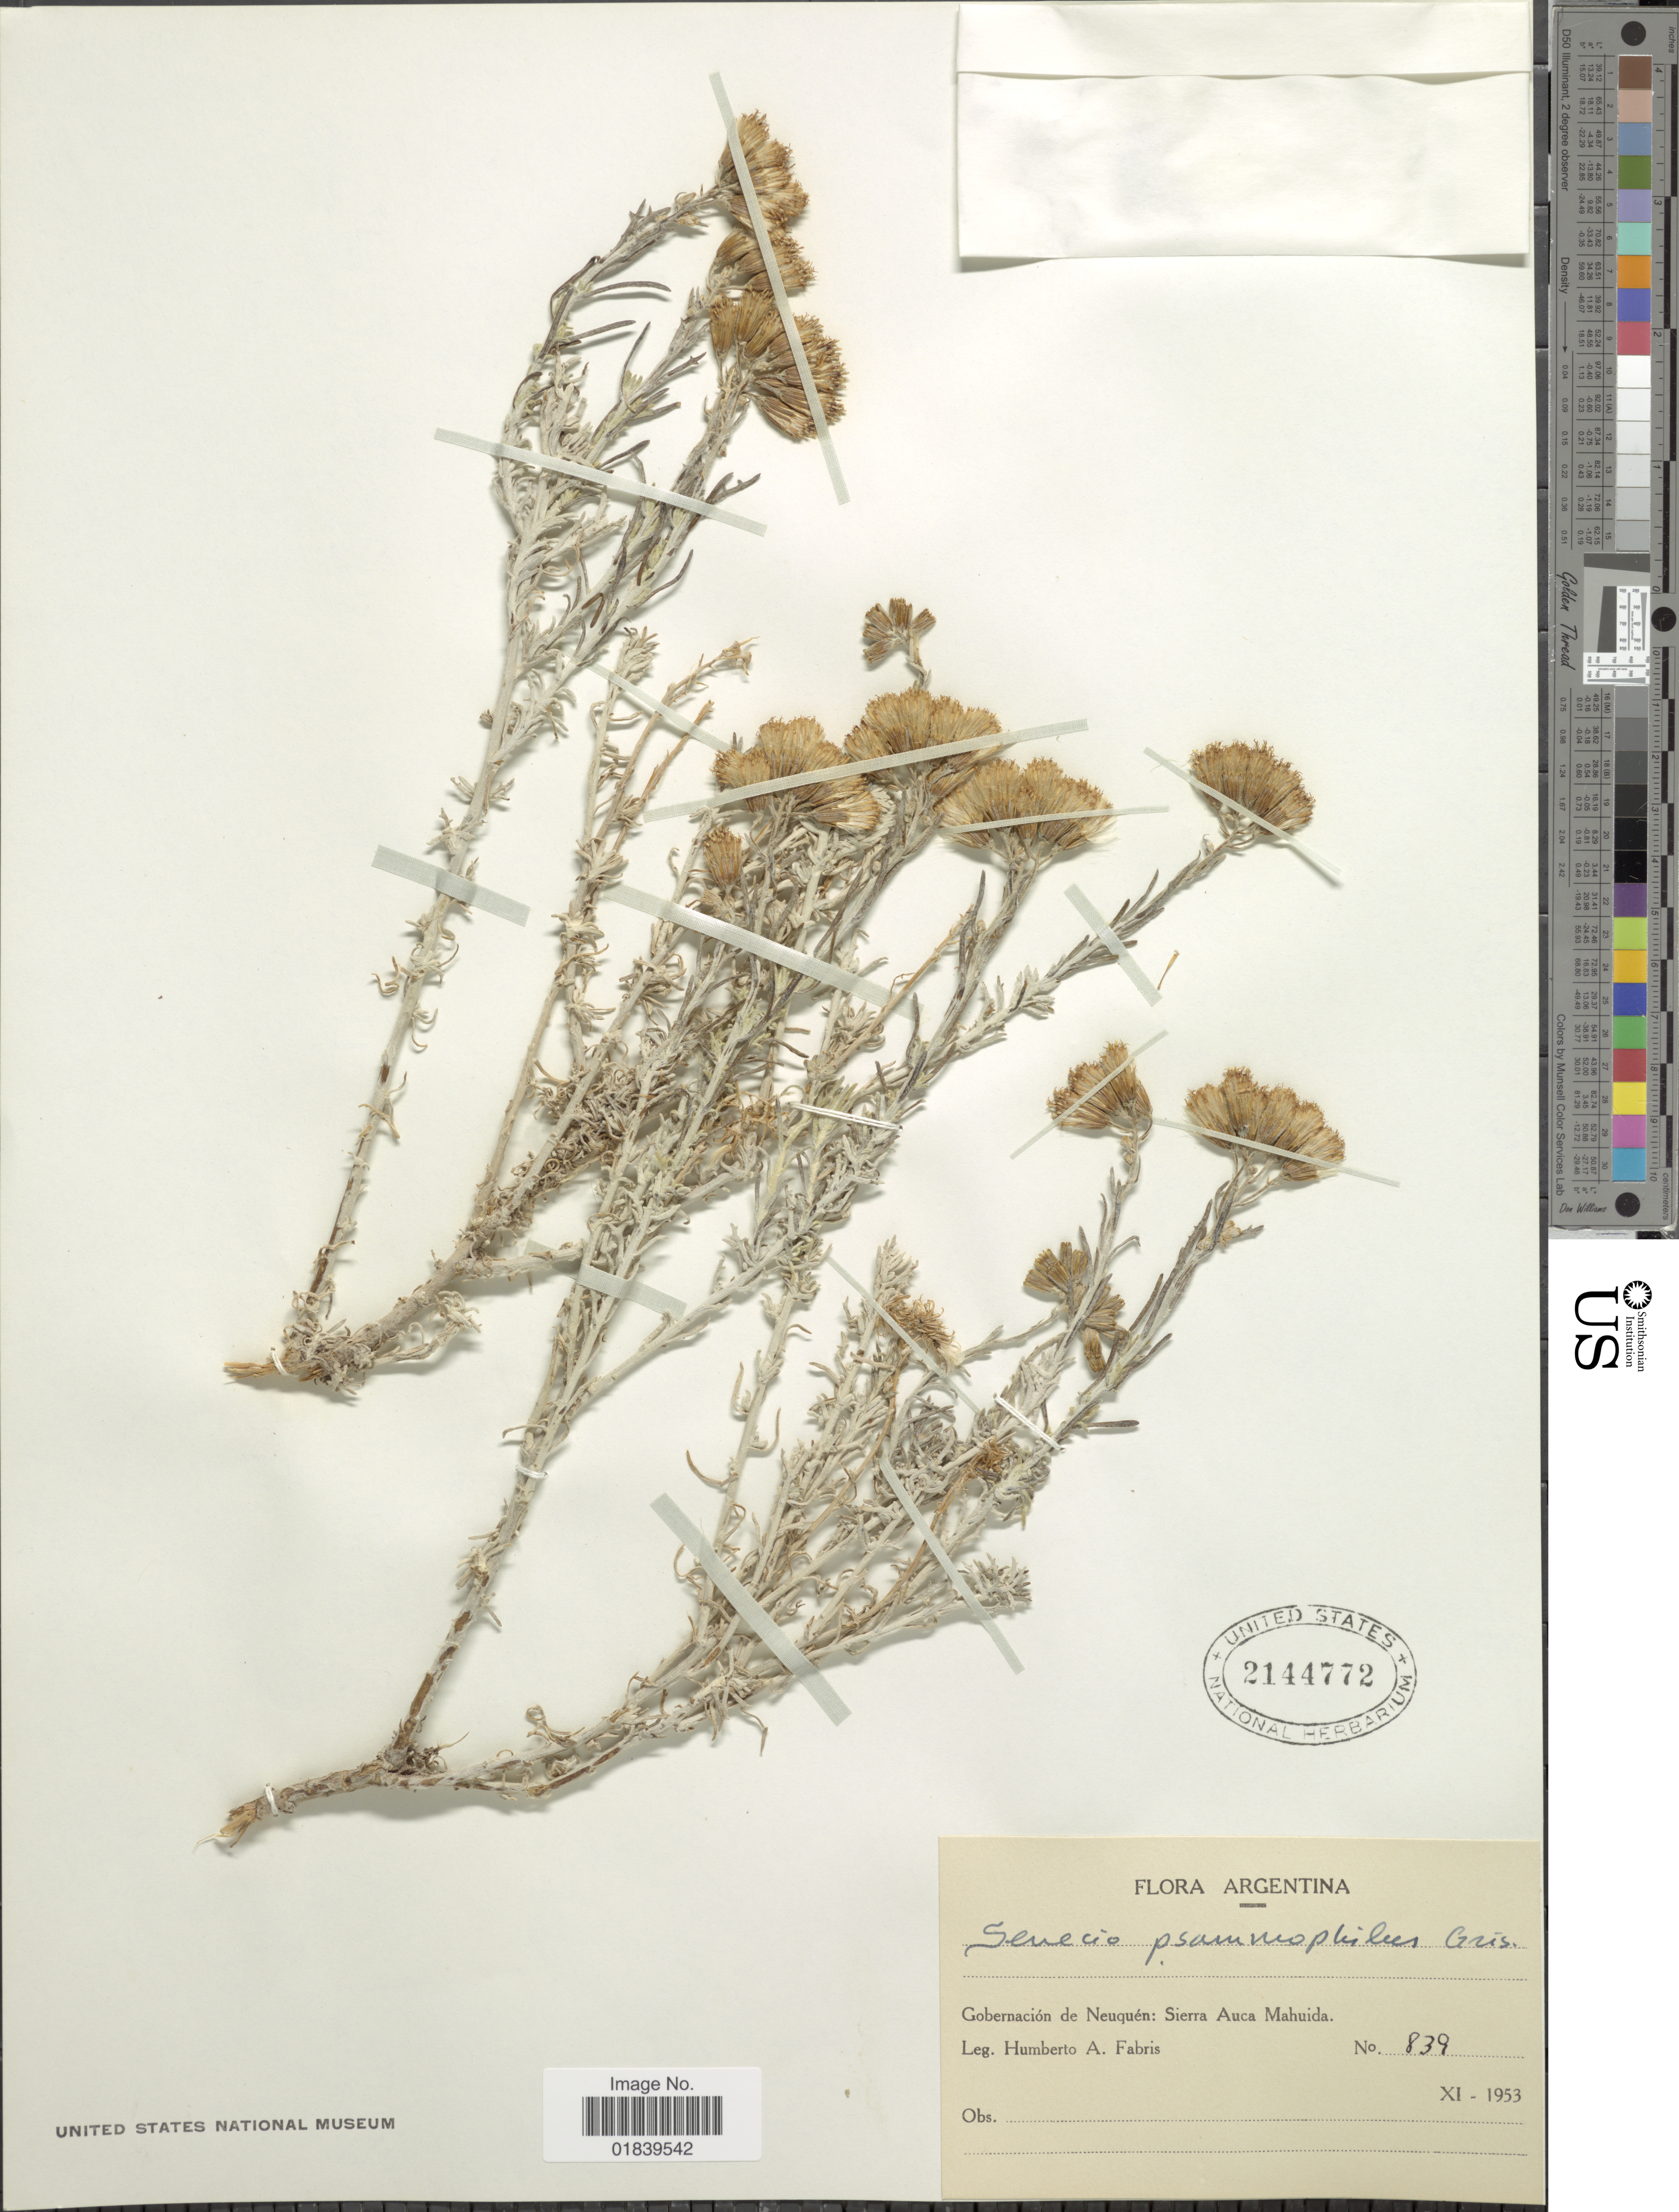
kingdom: Plantae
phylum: Tracheophyta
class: Magnoliopsida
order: Asterales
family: Asteraceae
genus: Senecio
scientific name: Senecio filaginoides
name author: DC.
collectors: H. A. Fabris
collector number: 839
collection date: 1953-11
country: Argentina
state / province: Neuquen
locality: Gobernacion de Neuquen: Sierra Auca Mahuida.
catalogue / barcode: US 2144772